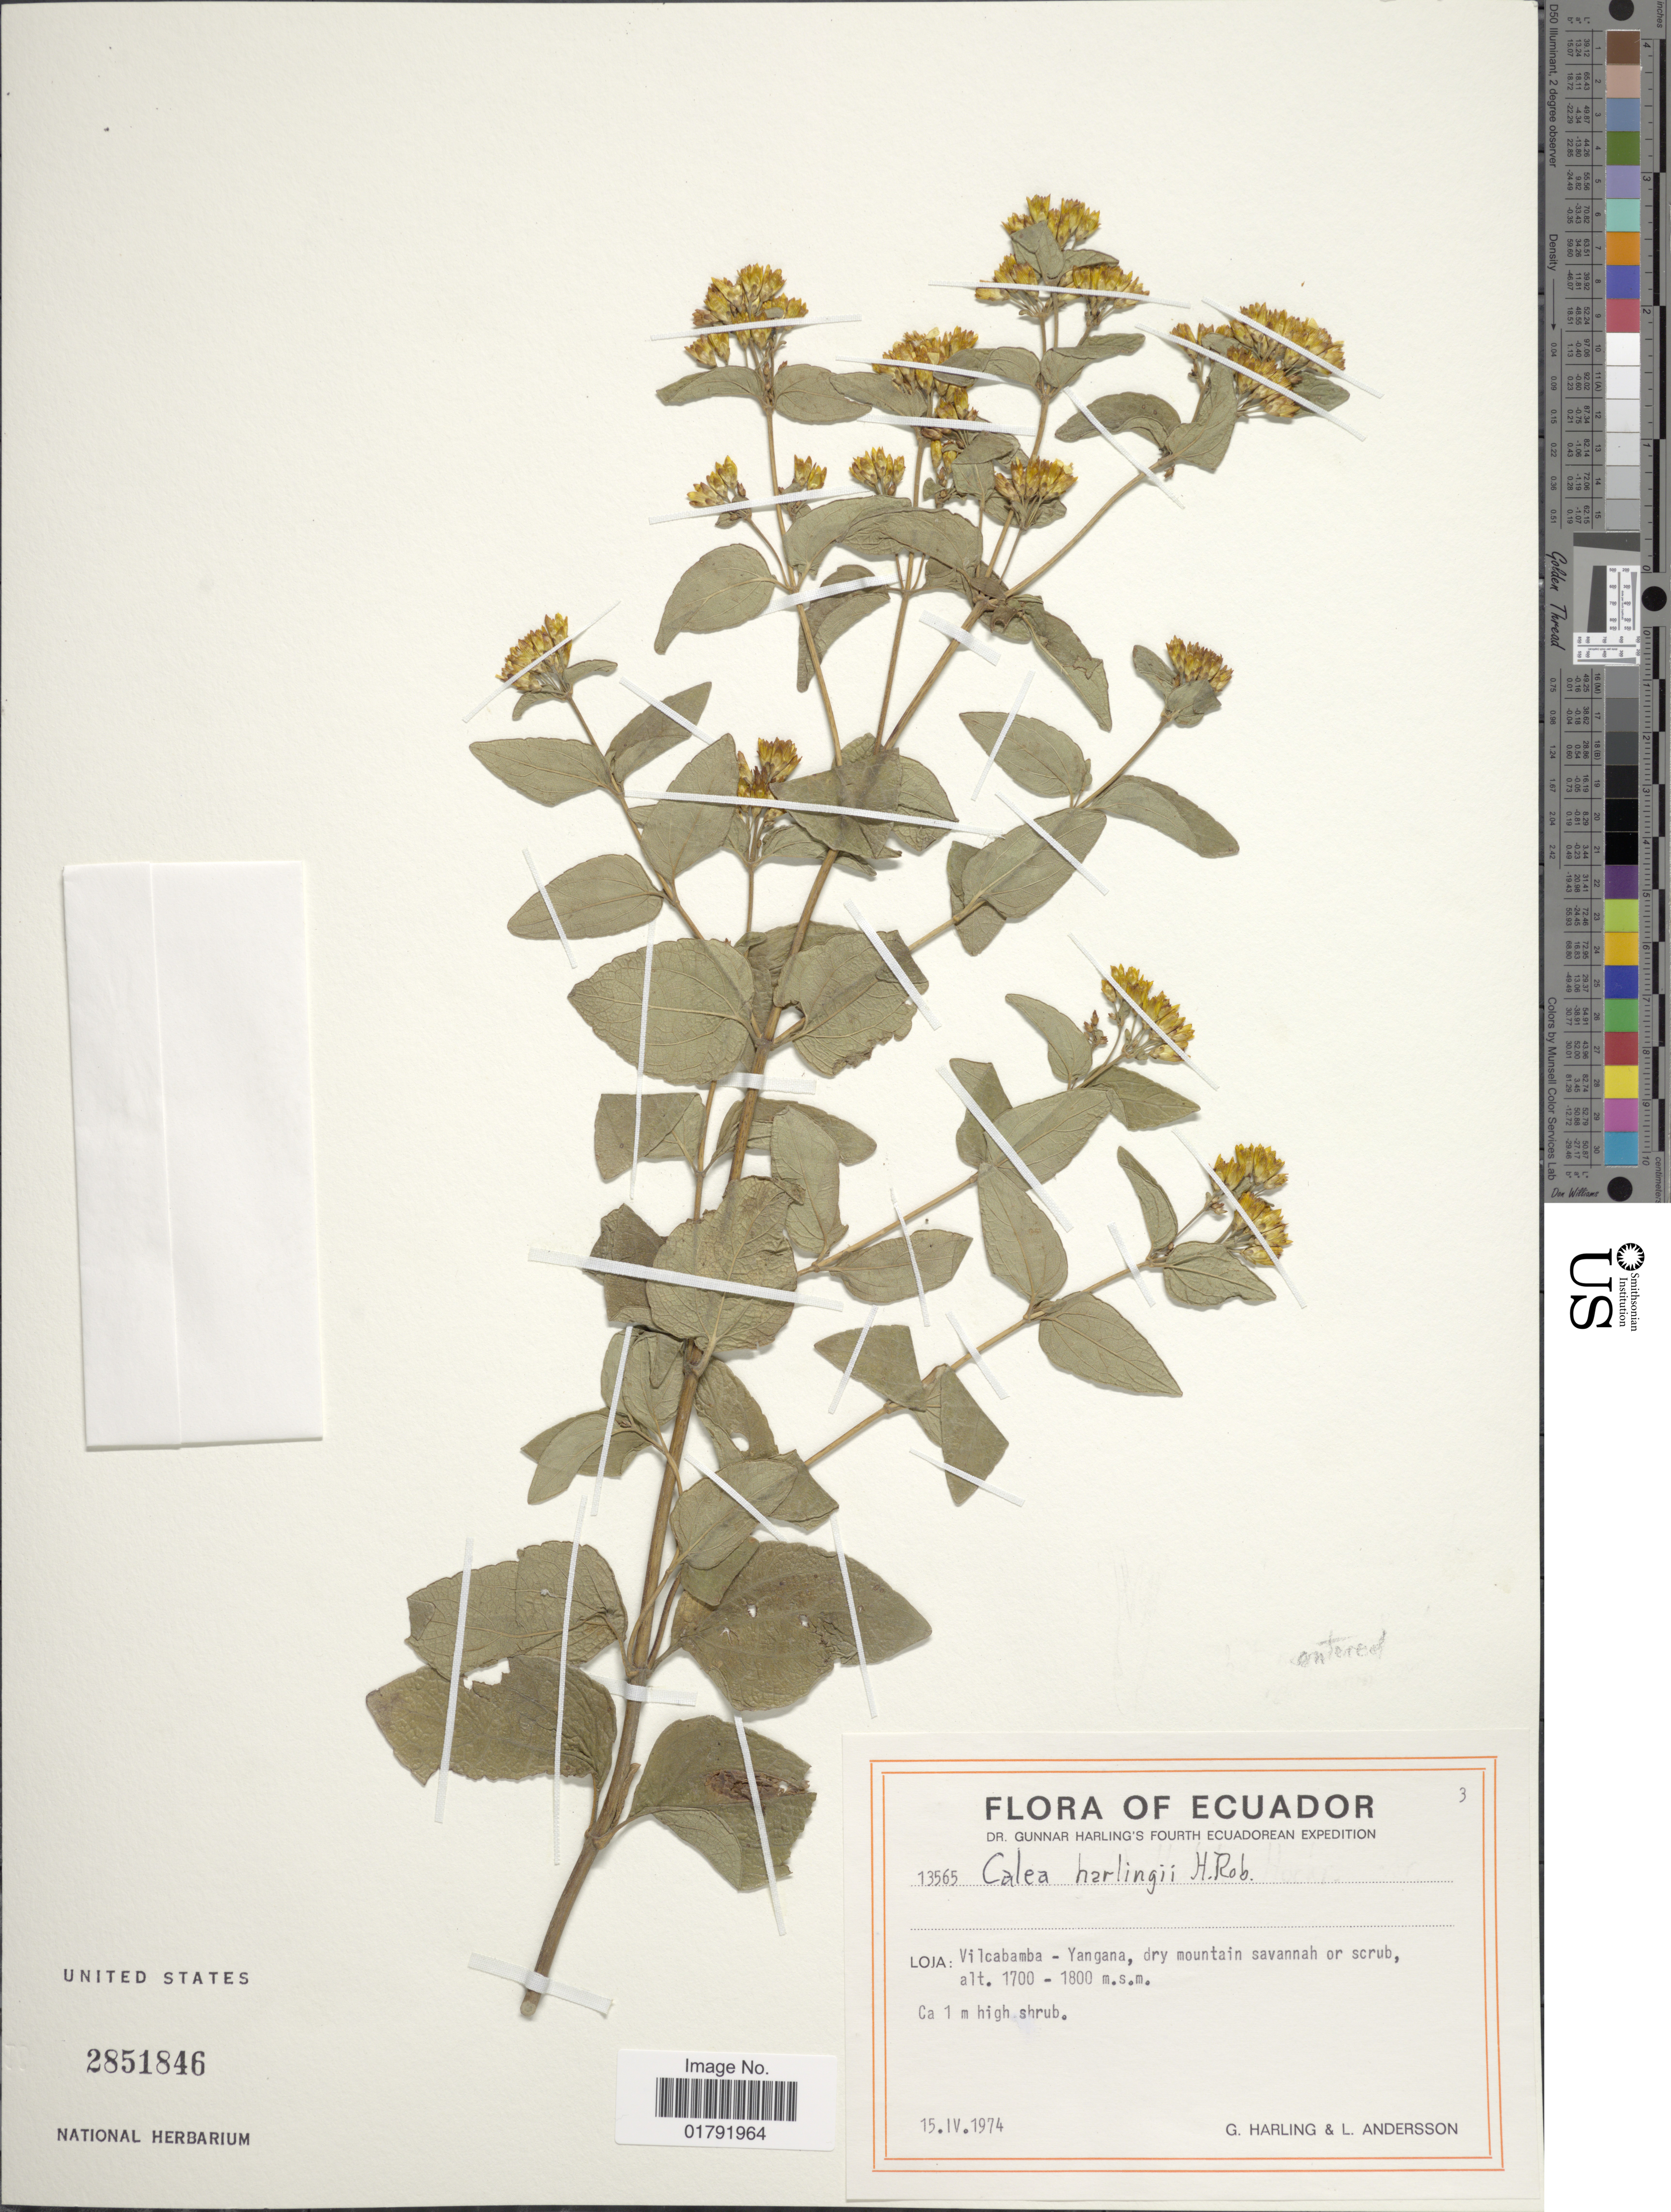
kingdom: Plantae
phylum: Tracheophyta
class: Magnoliopsida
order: Asterales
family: Asteraceae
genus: Calea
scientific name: Calea harlingii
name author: H. Rob.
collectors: G. Harling & L. Andersson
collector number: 13565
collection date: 1974-04-15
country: Ecuador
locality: Vilcabamba-Yangana, dry mountain savannah or scrub.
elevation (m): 1700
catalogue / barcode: US 2851846